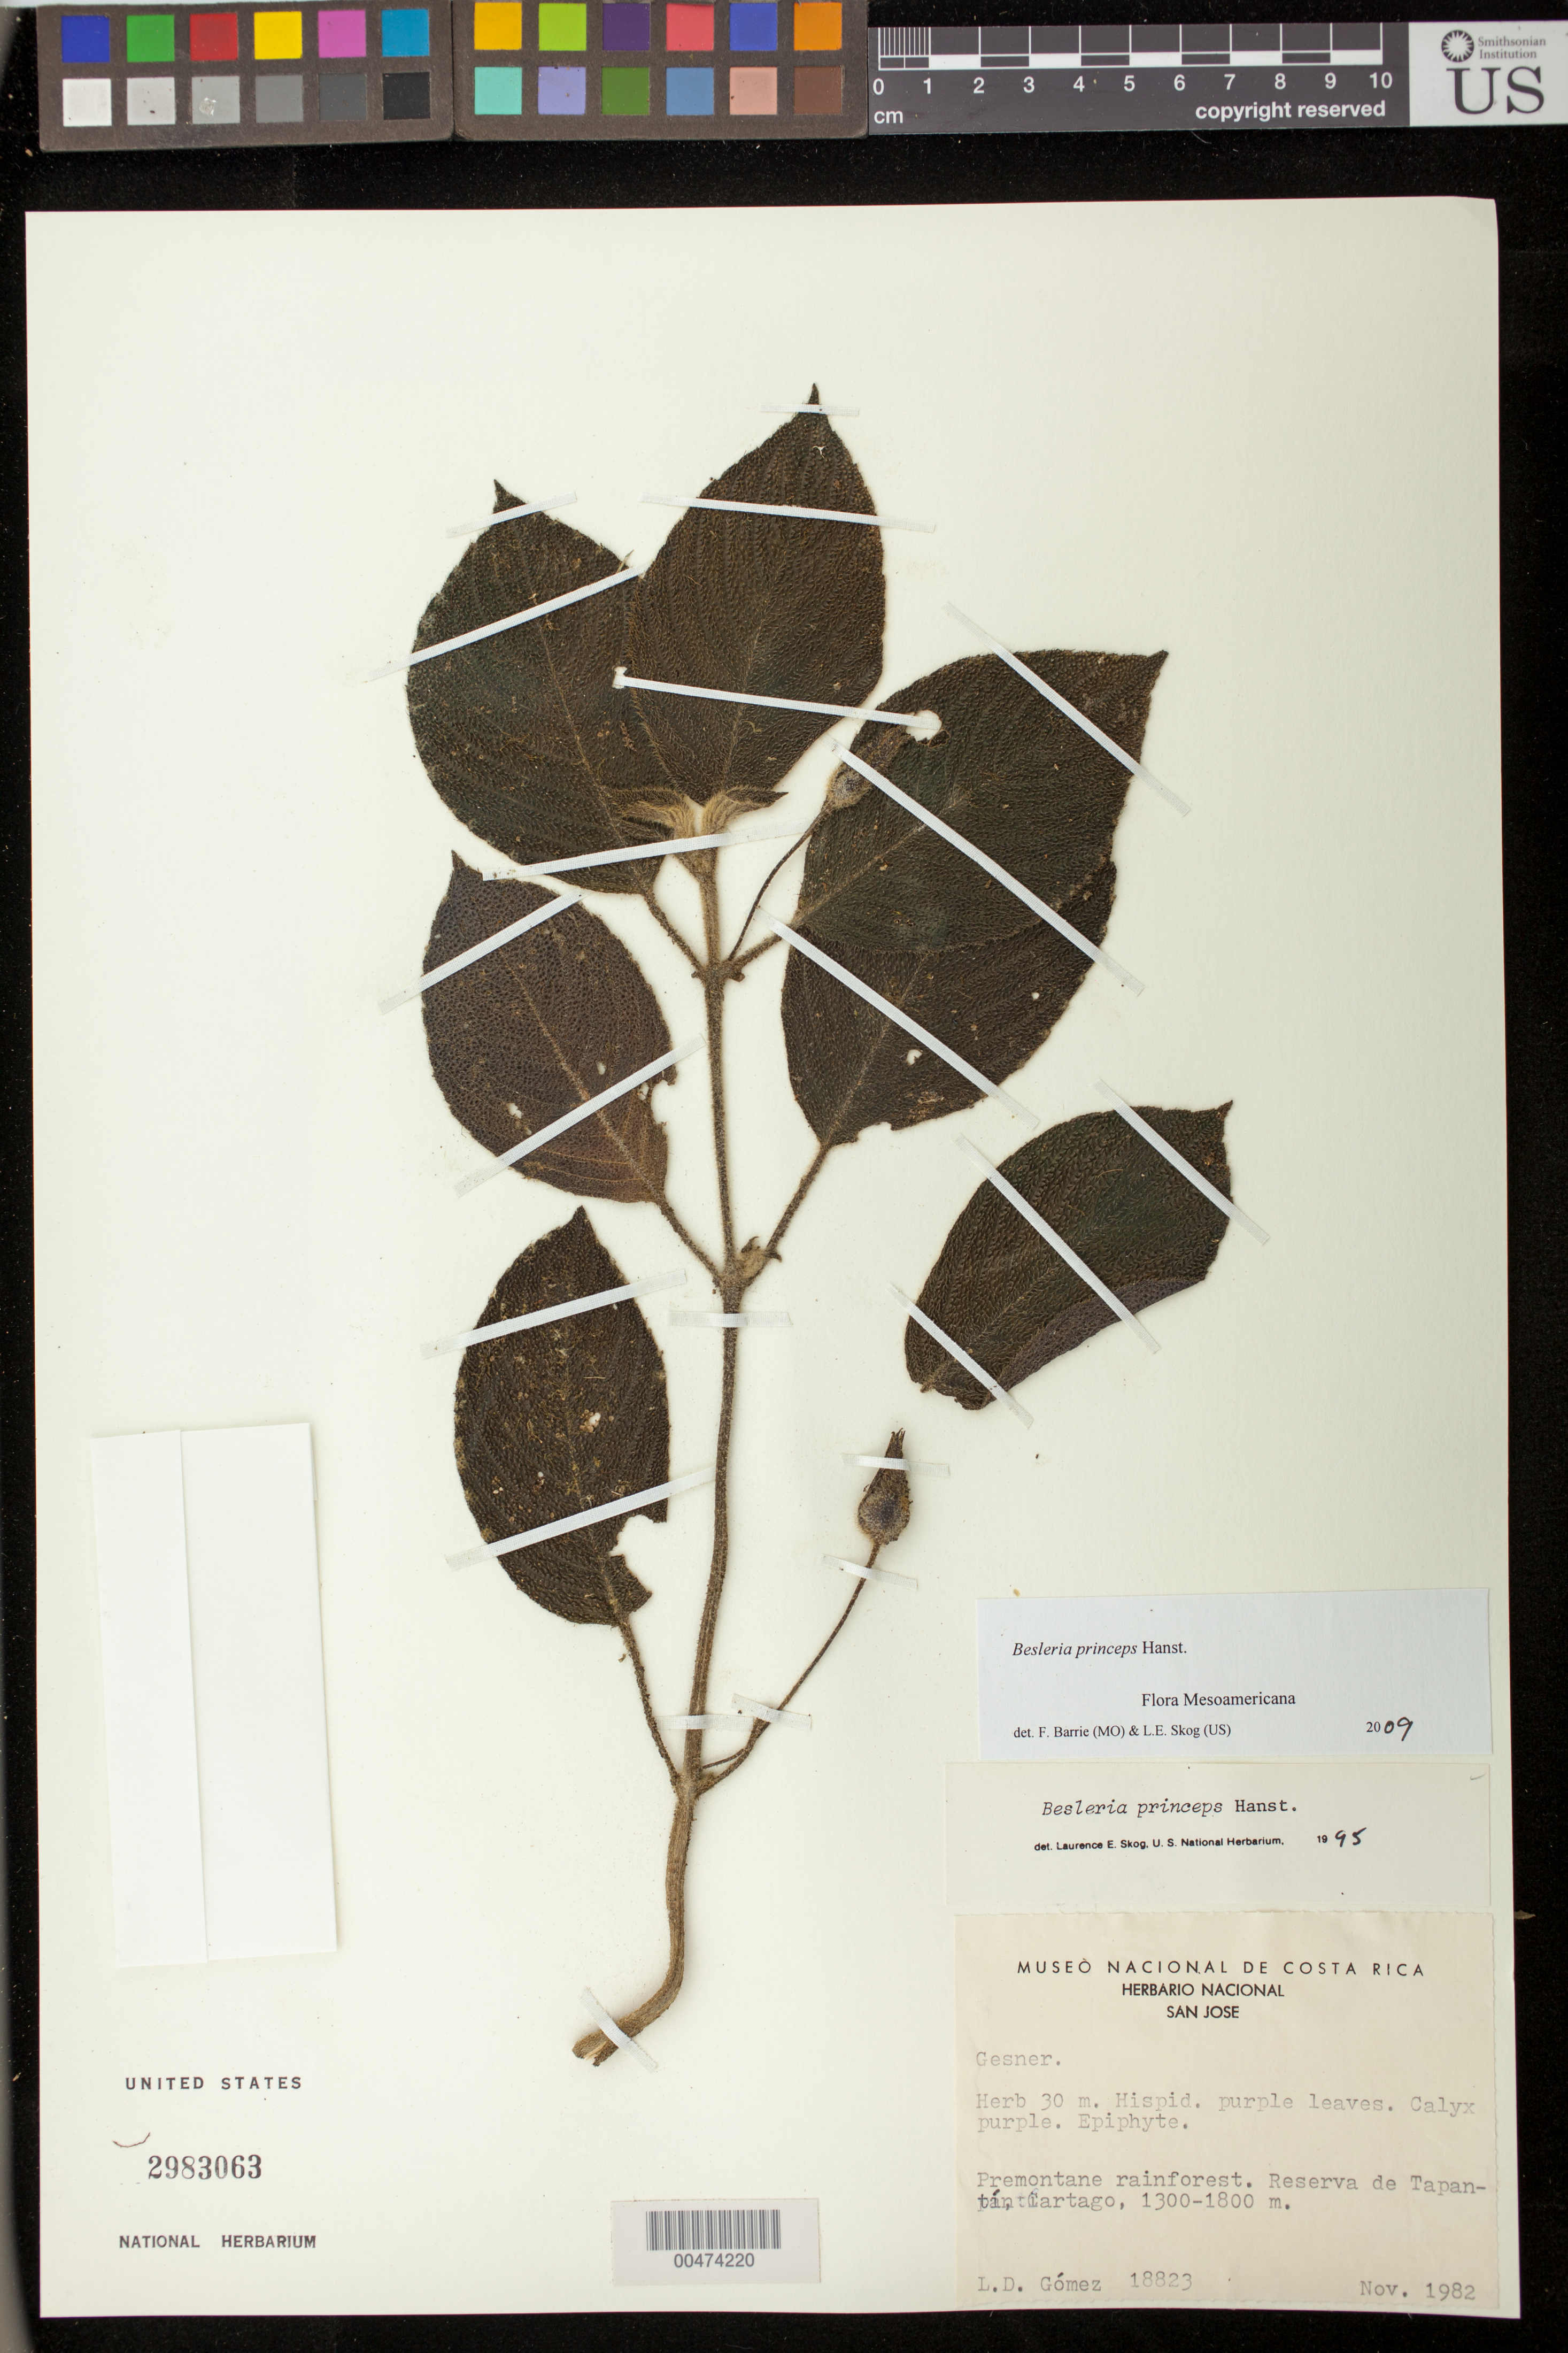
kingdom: Plantae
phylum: Tracheophyta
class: Magnoliopsida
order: Lamiales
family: Gesneriaceae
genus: Besleria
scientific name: Besleria princeps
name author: Hanst.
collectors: L. D. Gómez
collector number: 18823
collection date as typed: Nov 1982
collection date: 1982-11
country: Costa Rica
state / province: Cartago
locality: Tapantin Reserve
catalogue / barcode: US 2983063